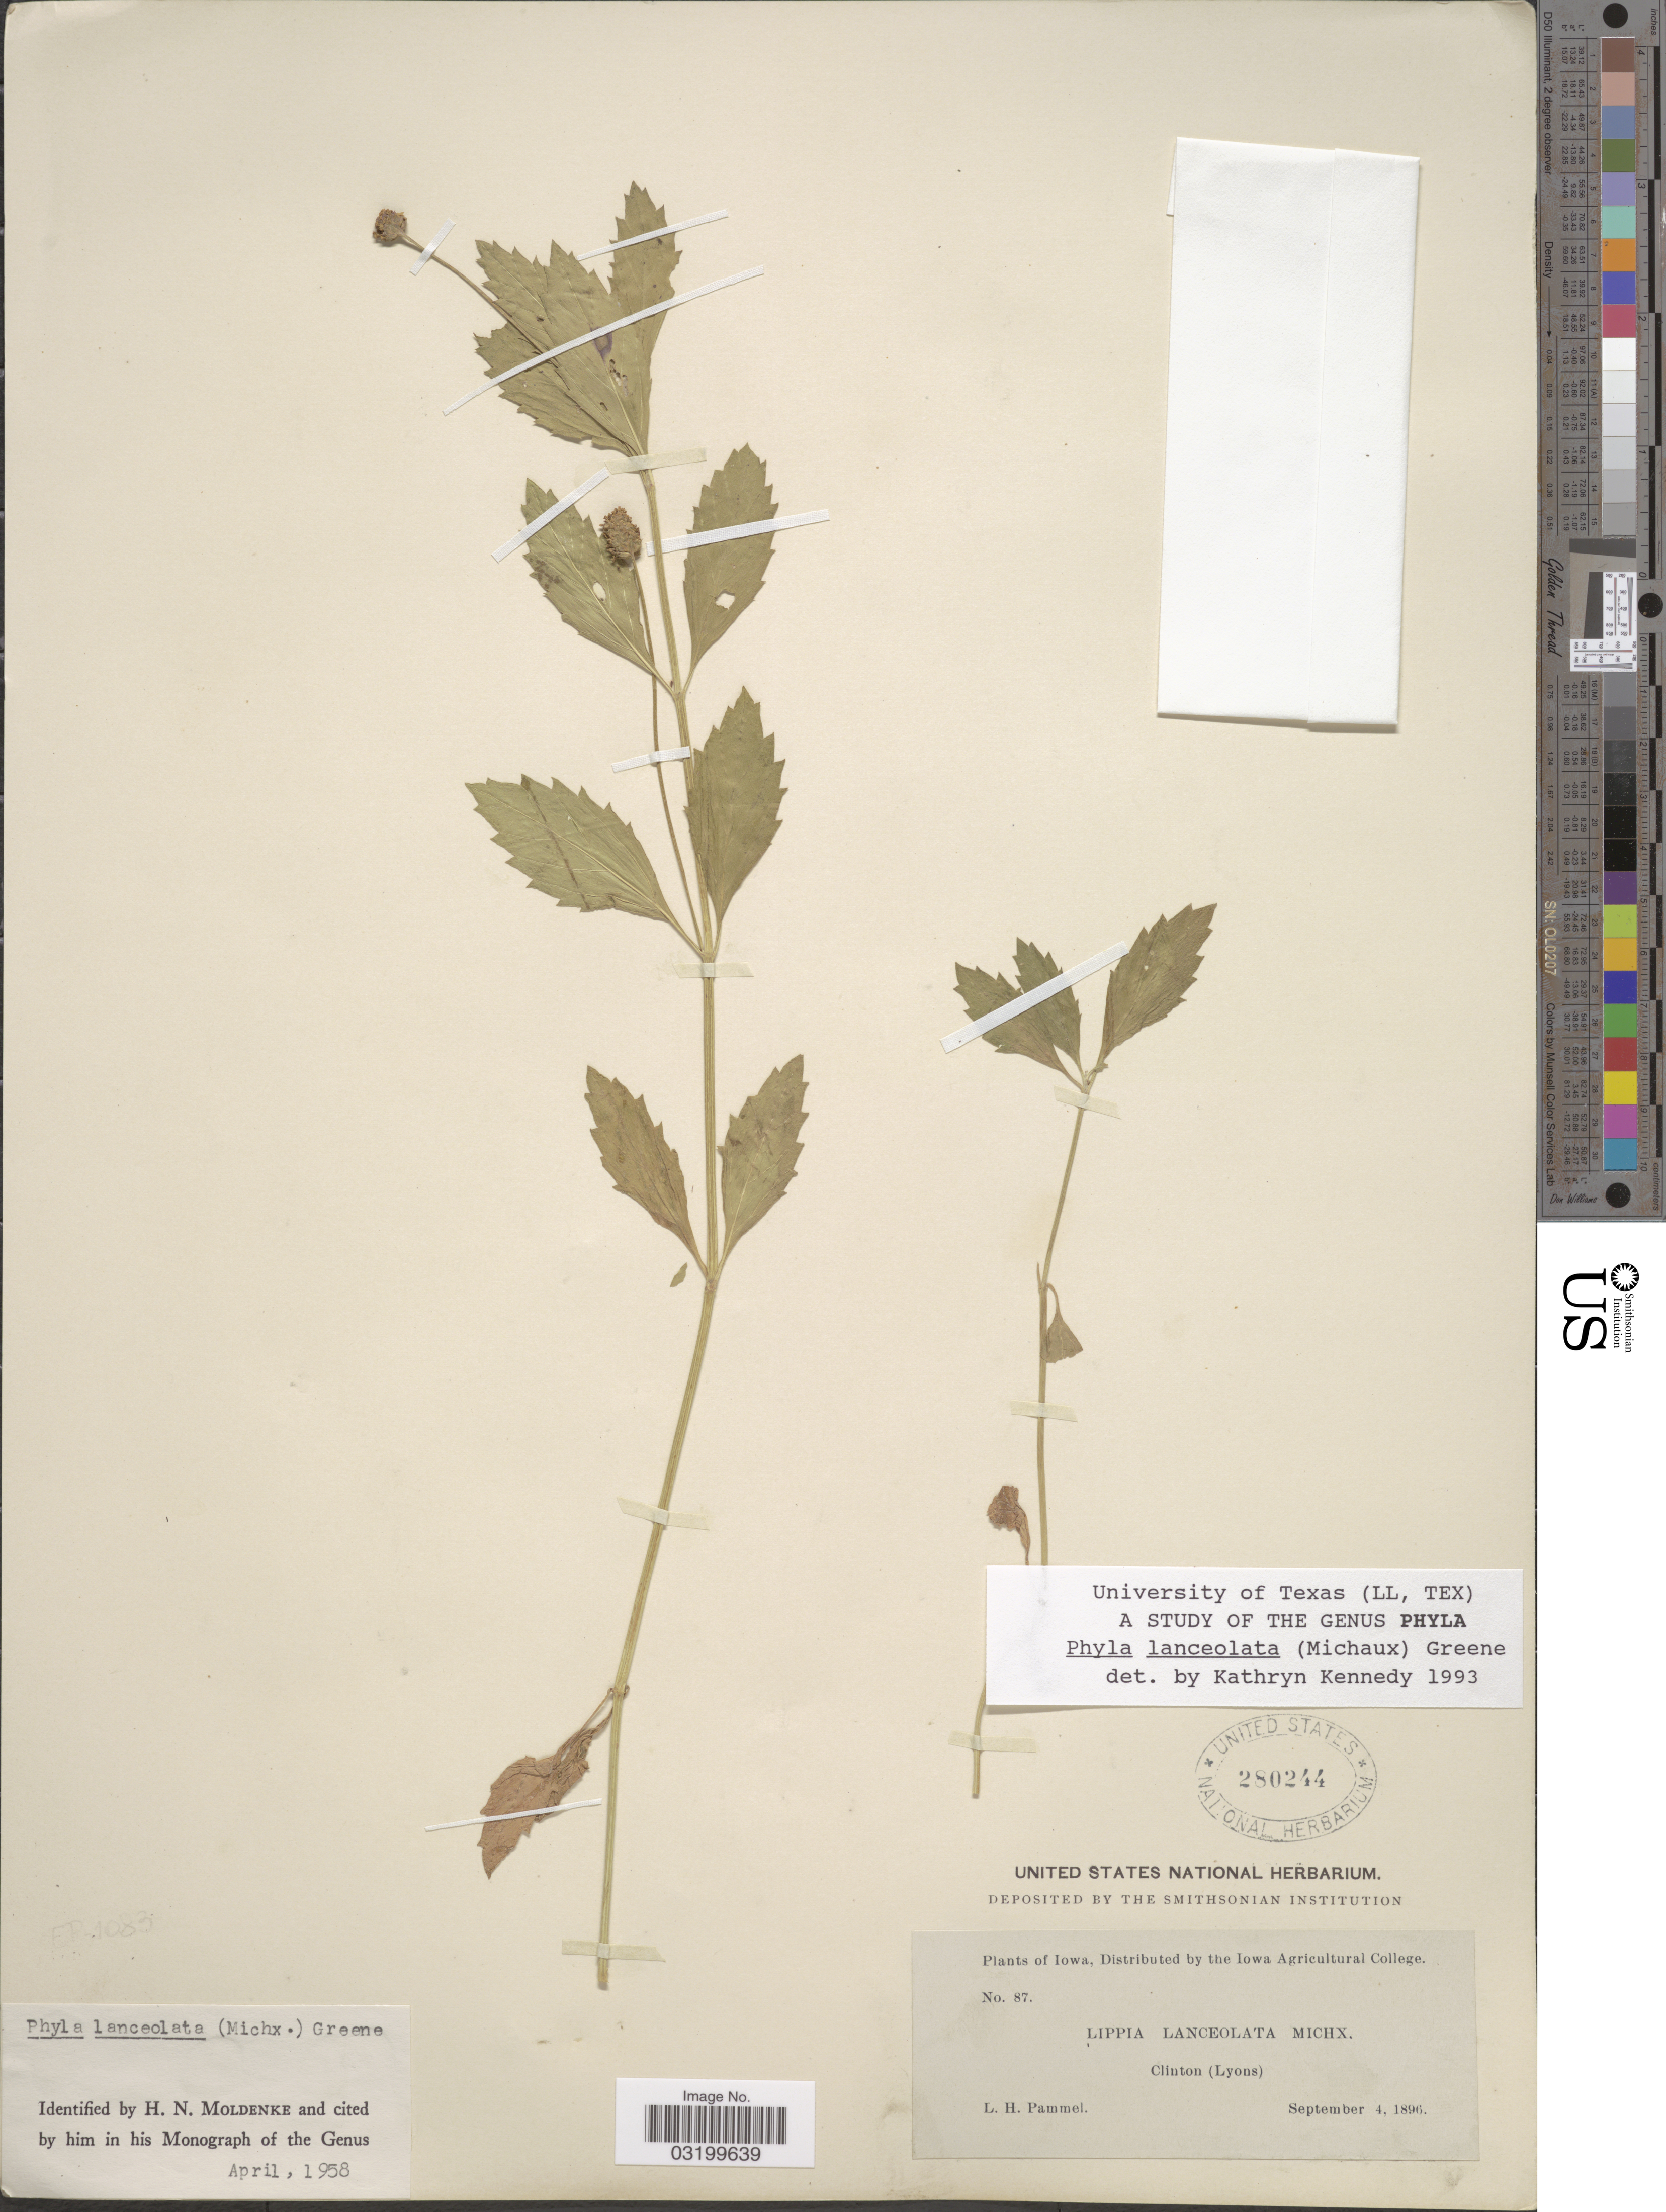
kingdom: Plantae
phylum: Tracheophyta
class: Magnoliopsida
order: Lamiales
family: Verbenaceae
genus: Phyla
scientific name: Phyla lanceolata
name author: (Michx.) Greene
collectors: L. Pammel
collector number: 87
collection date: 1896-09-04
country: United States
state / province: Iowa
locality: Clinton (Lyons).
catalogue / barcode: US 280244